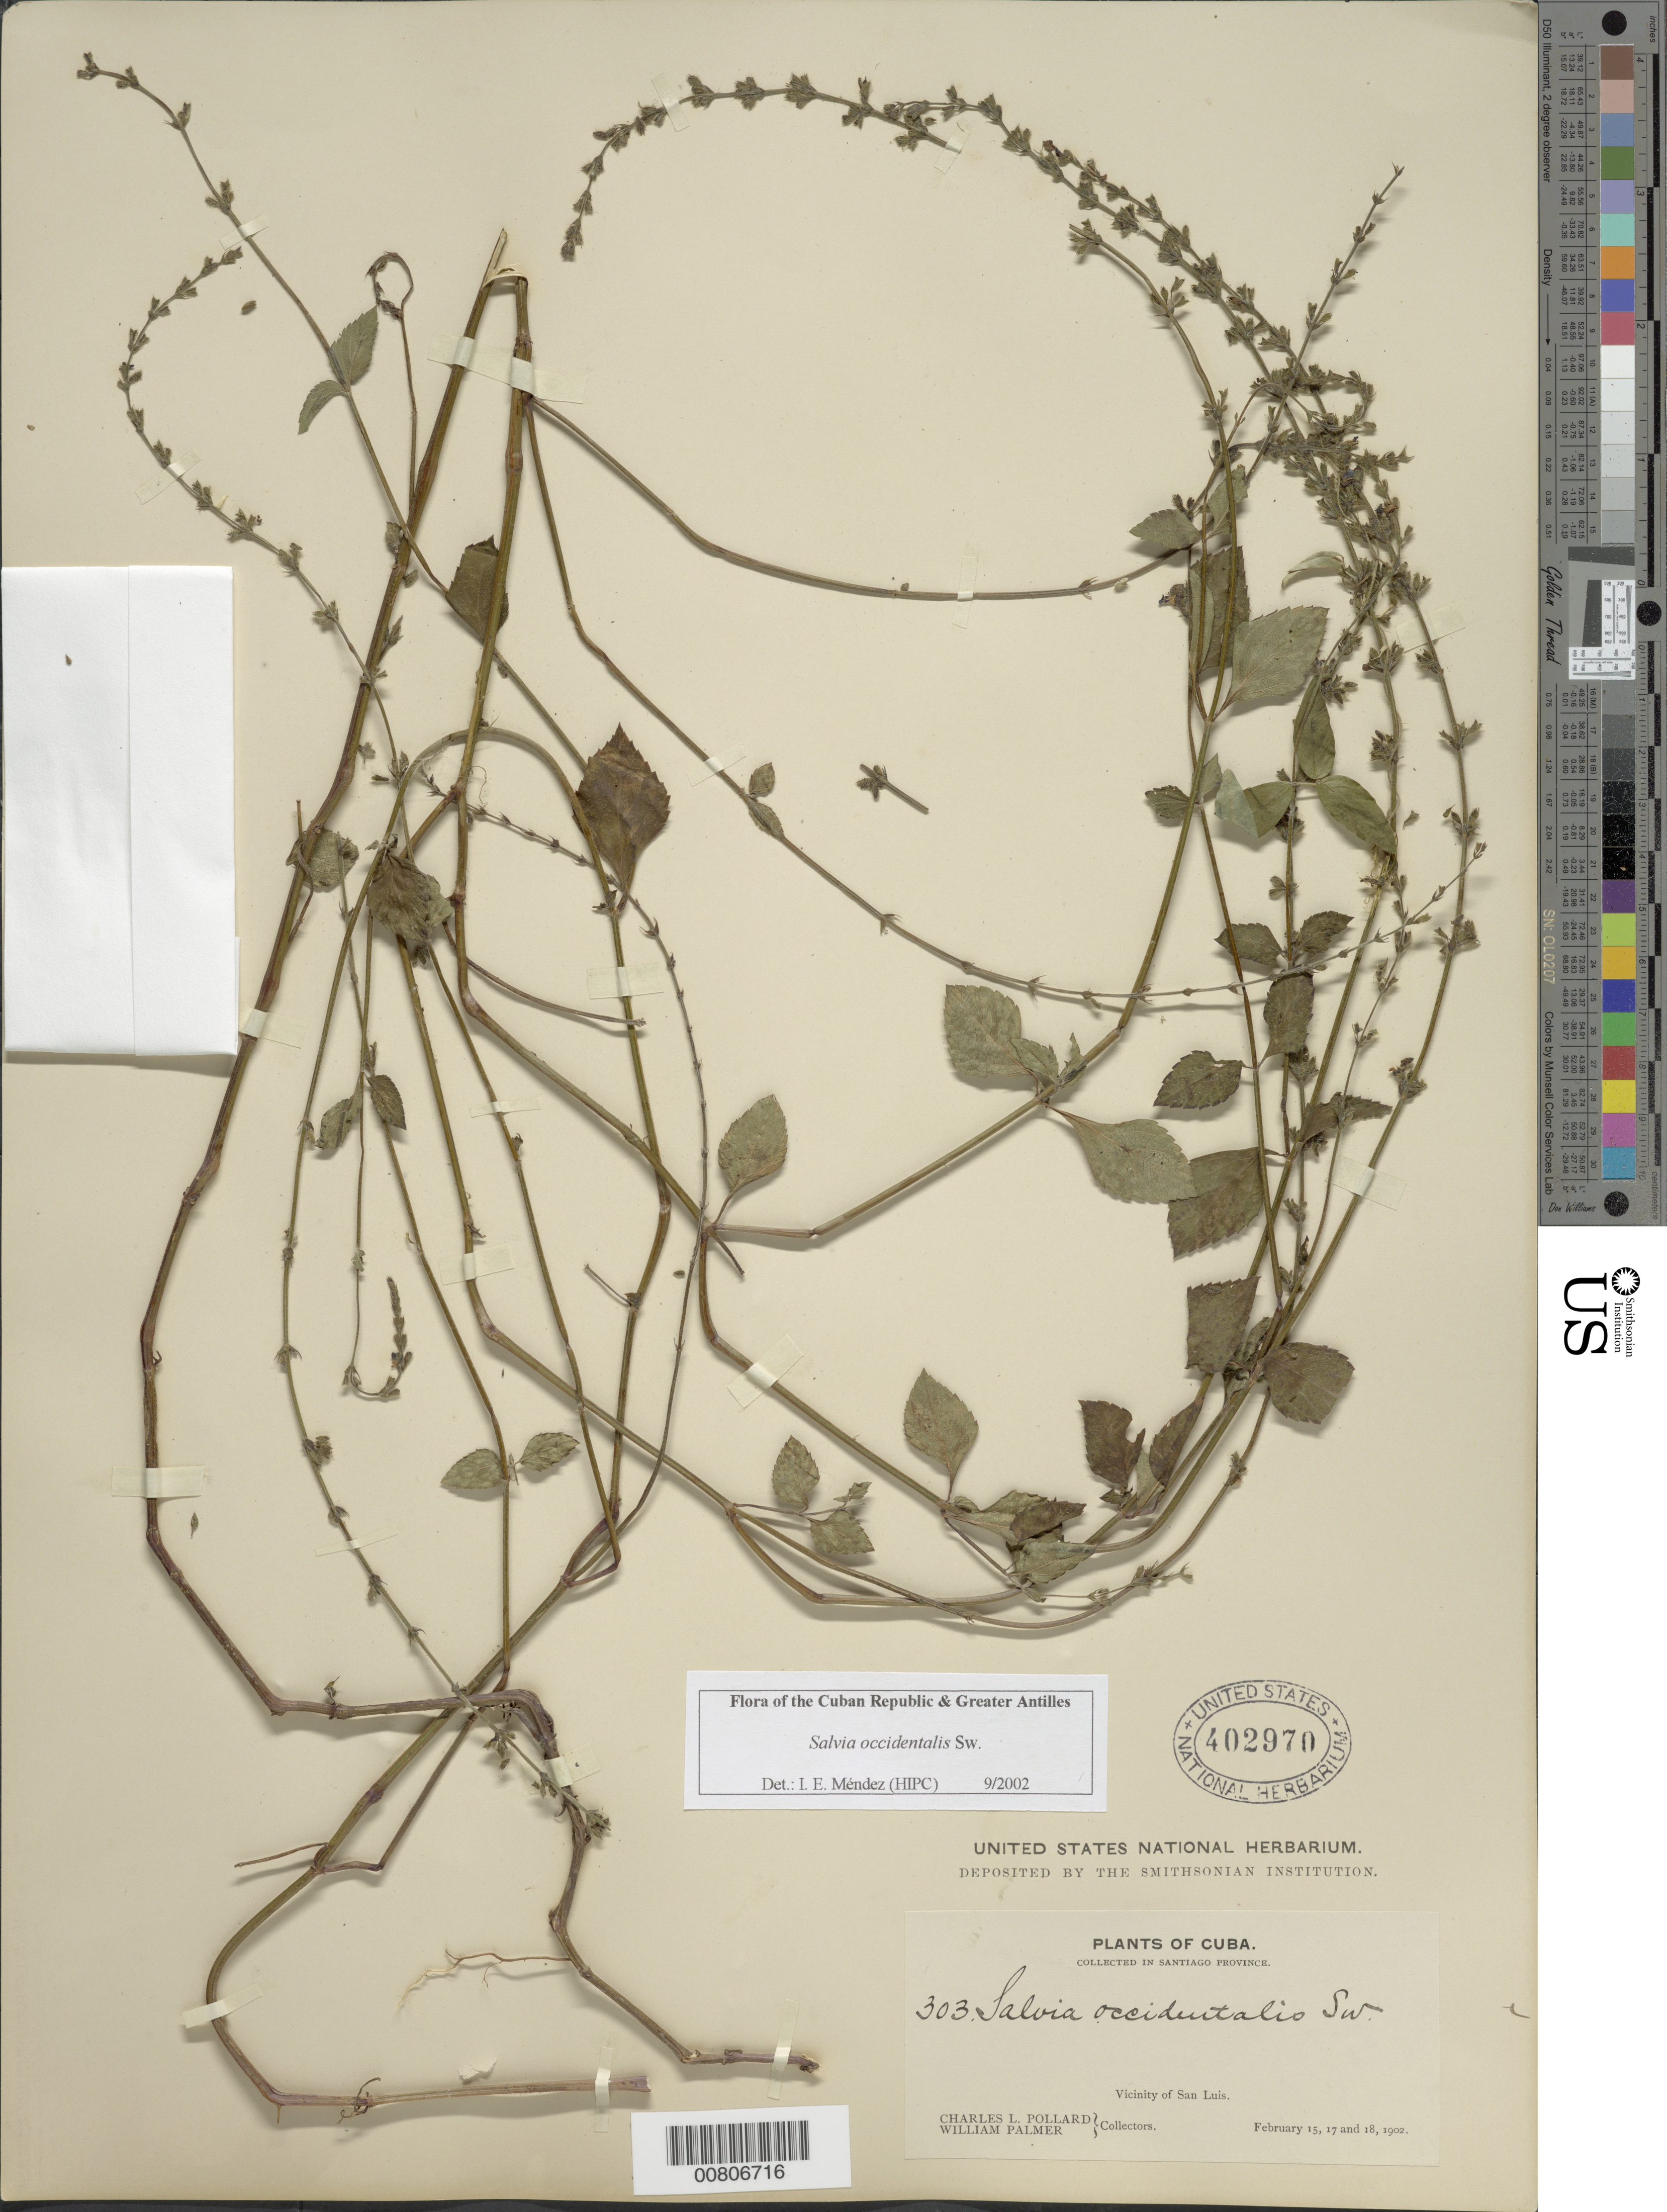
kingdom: Plantae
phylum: Tracheophyta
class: Magnoliopsida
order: Lamiales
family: Lamiaceae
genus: Salvia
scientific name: Salvia occidentalis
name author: Sw.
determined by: Méndez, Isidro E., (HIPC)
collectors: C. L. Pollard & W. Palmer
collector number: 303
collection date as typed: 15 Feb 1902 to 17 Feb 1902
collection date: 1902-02-15/1902-02-17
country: Cuba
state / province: Santiago de Cuba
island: Cuba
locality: Santiago Prov , San Luis vicinity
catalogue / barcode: US 402970